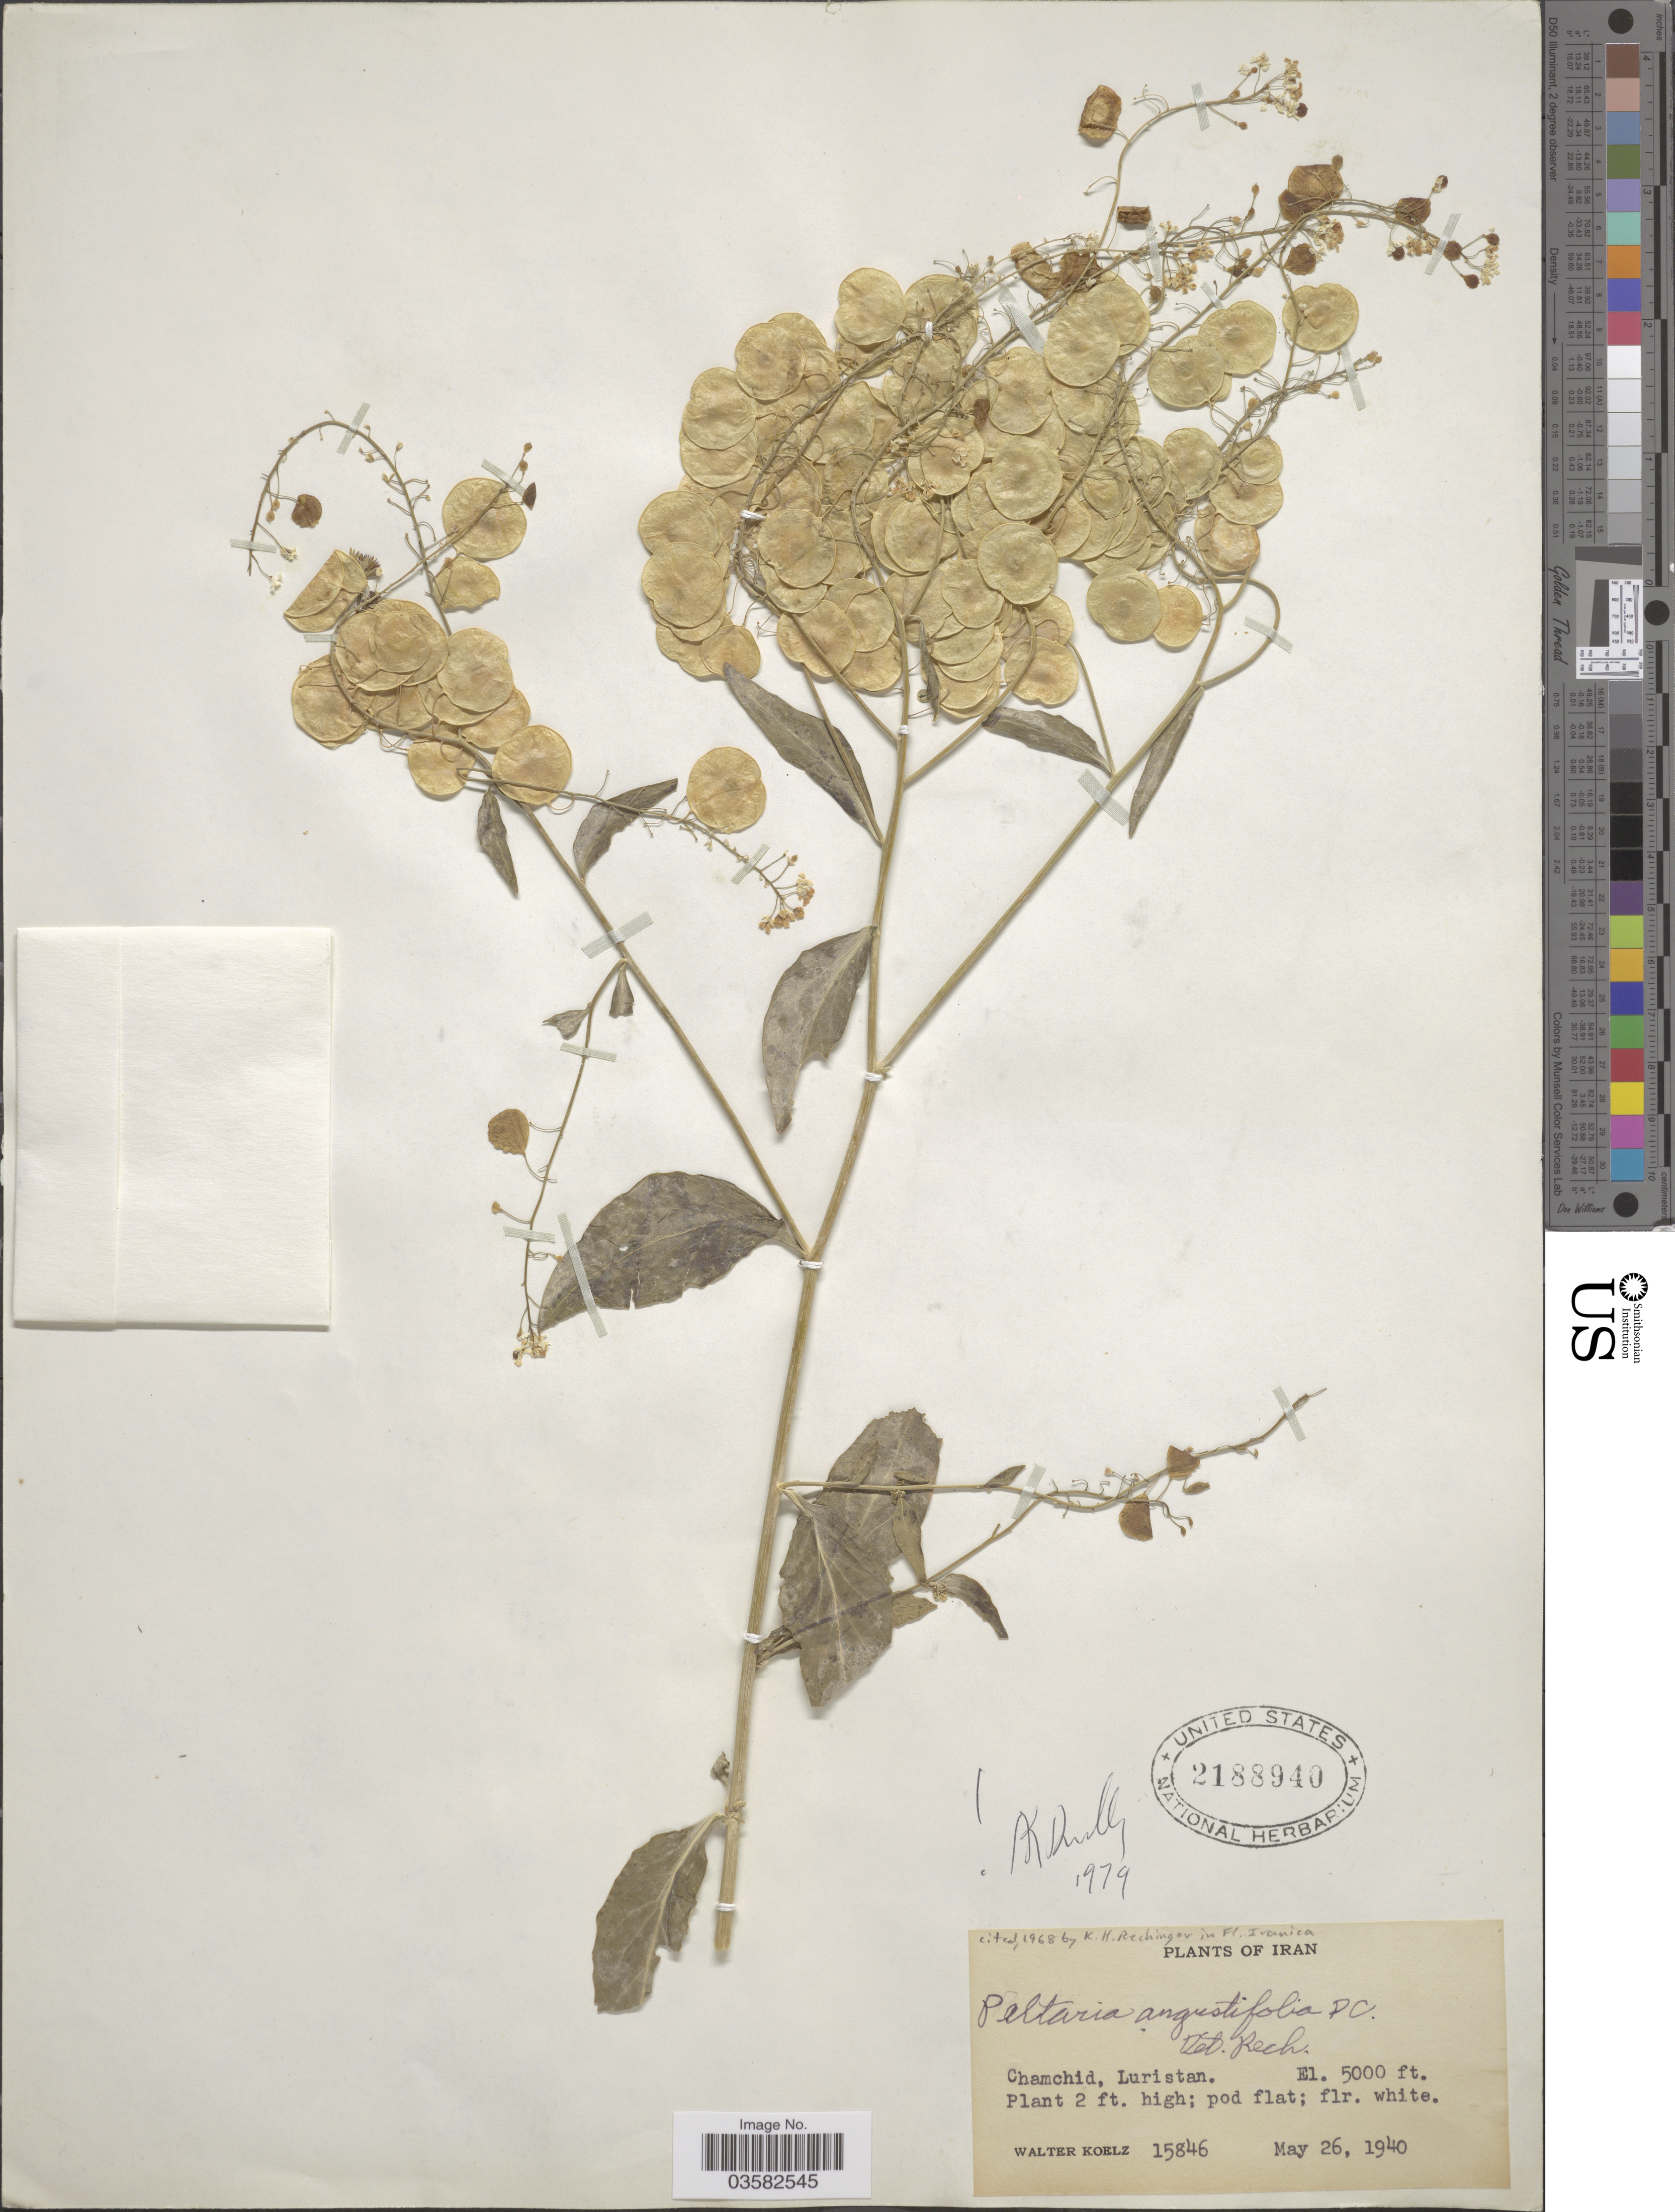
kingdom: Plantae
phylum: Tracheophyta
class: Magnoliopsida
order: Brassicales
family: Brassicaceae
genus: Peltaria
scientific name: Peltaria angustifolia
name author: DC.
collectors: W. N. Koelz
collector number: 15846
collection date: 1940-05-26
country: Iran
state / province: Lorestan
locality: Chamchid, Luristan.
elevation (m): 1524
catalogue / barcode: US 2188940